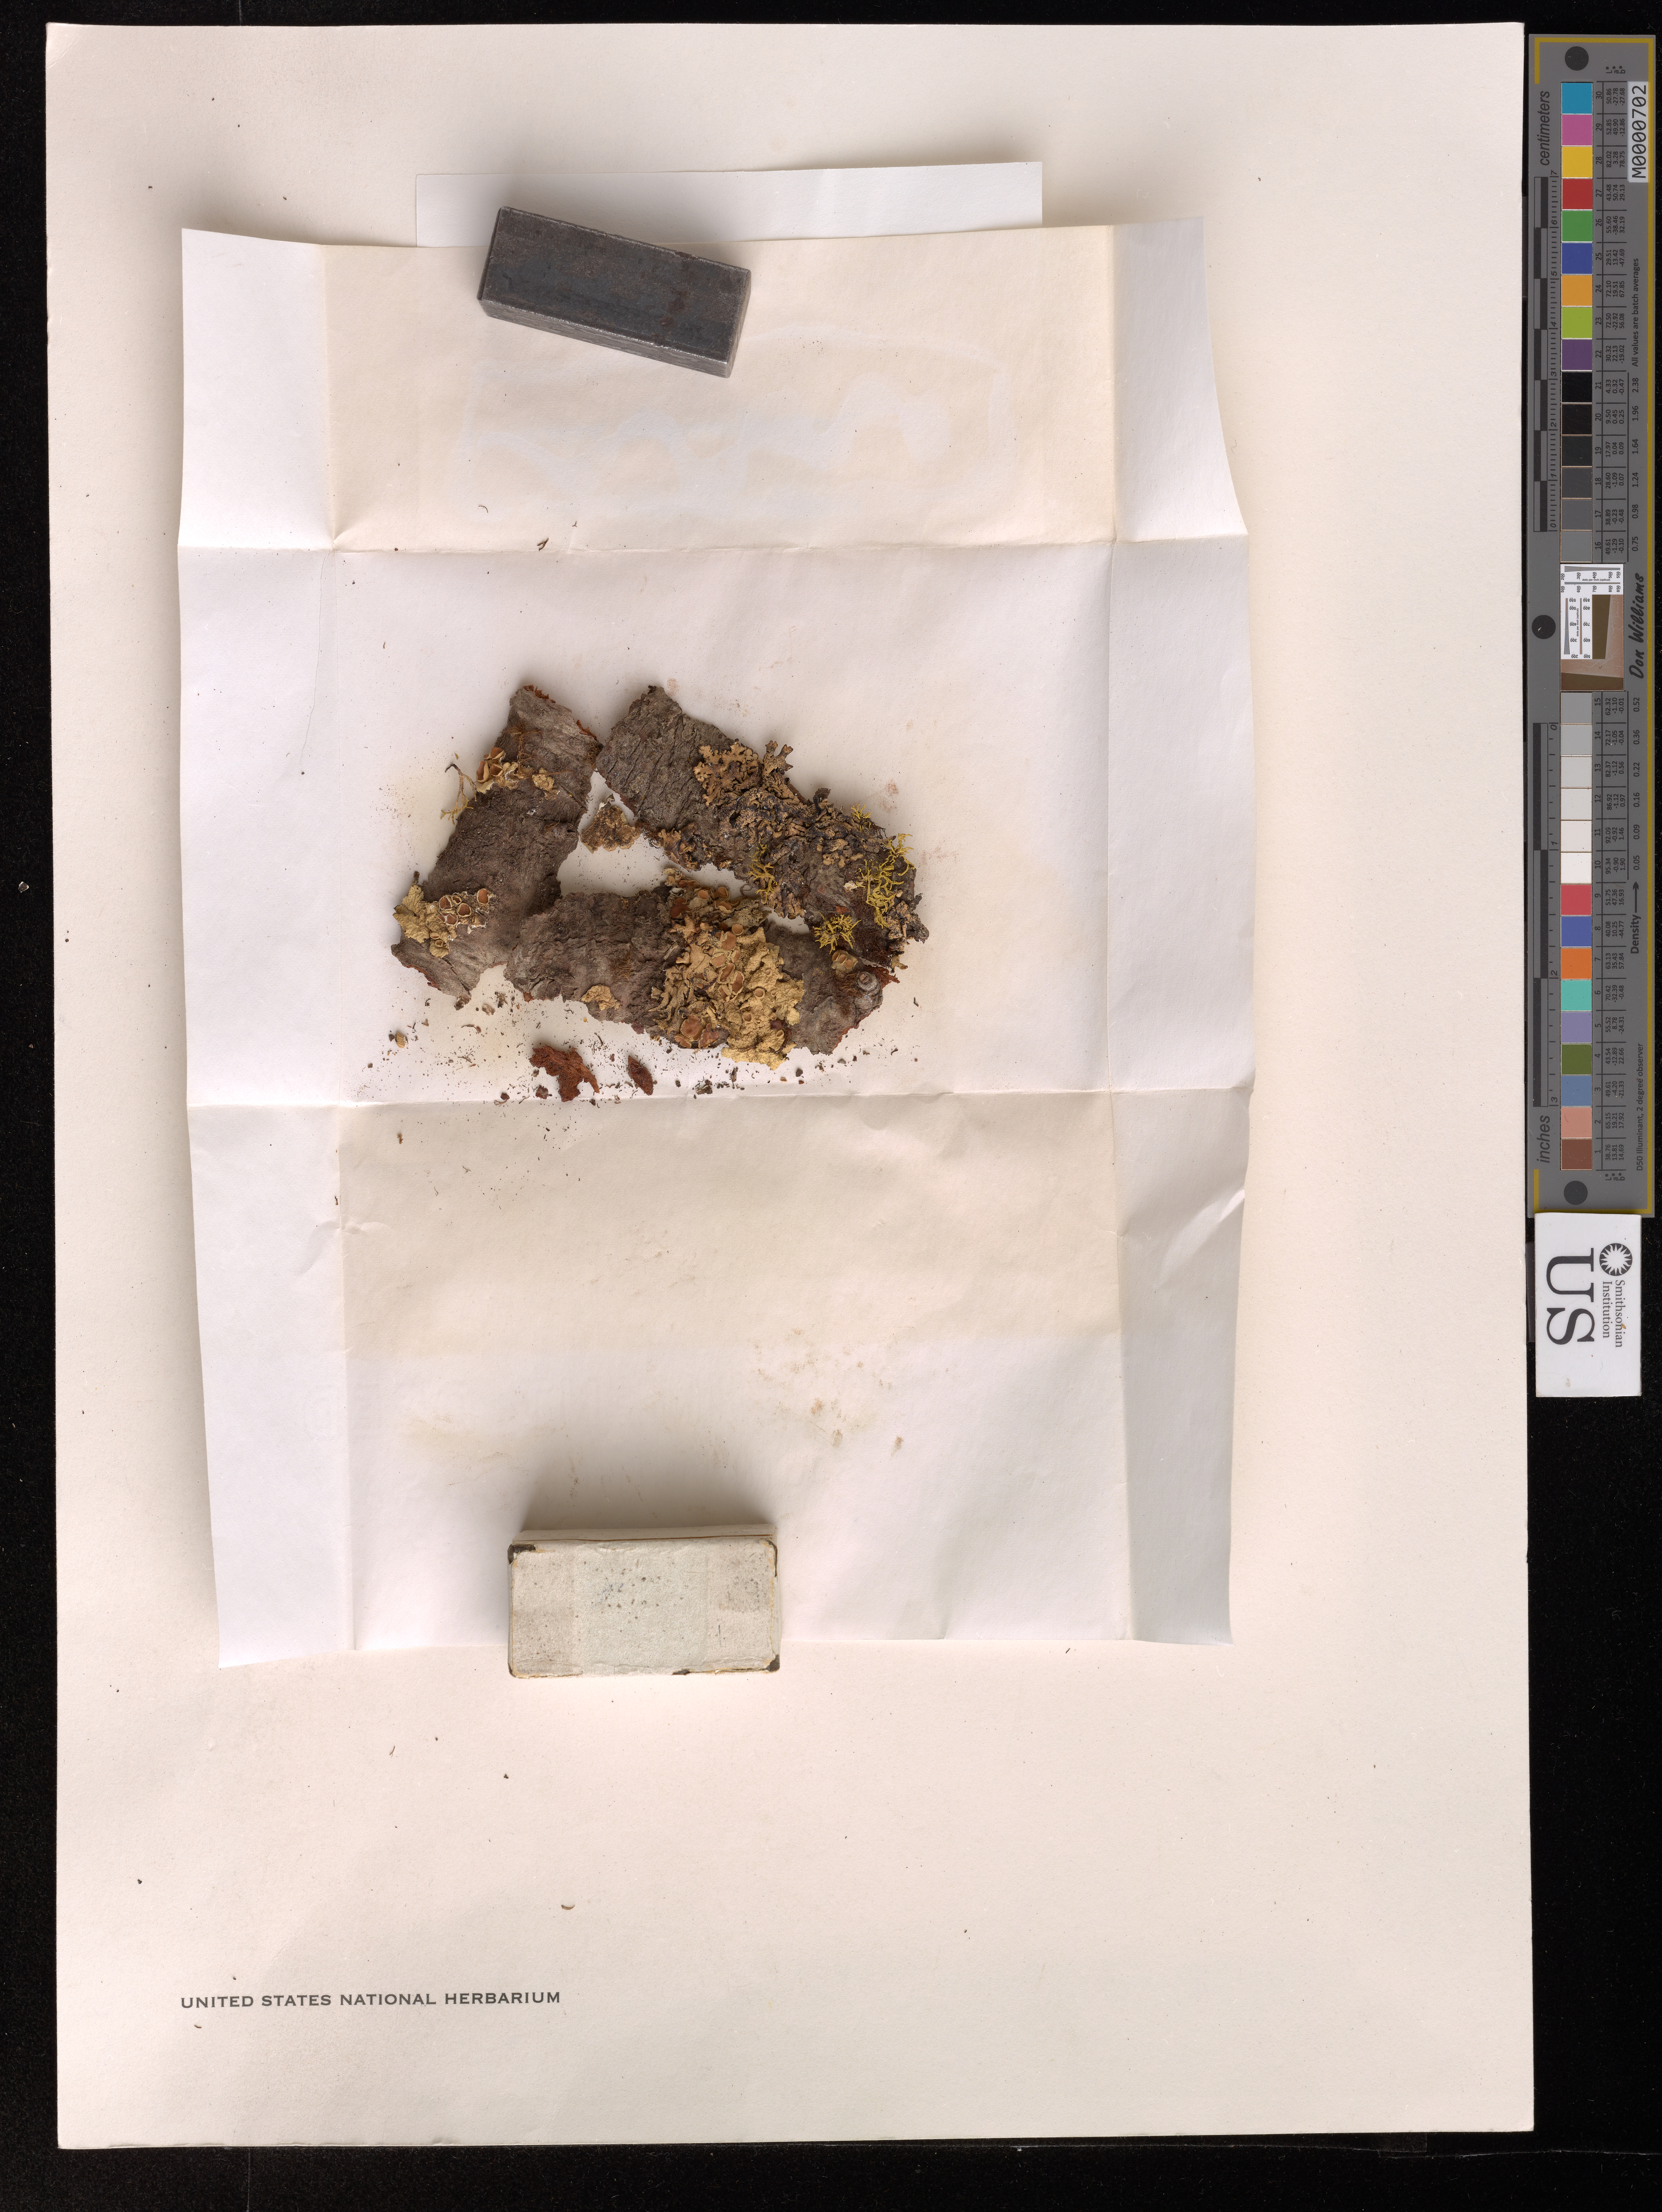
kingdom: Fungi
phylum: Ascomycota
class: Lecanoromycetes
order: Lecanorales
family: Parmeliaceae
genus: Parmelia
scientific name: Parmelia sphaerosporella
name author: (Müll. Arg.) Goward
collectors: M. Hale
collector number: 52276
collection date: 1978-07-29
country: United States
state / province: California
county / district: Siskiyou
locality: Siskiyou Co. Jewel Basin near Medicine Lake.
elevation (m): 2134